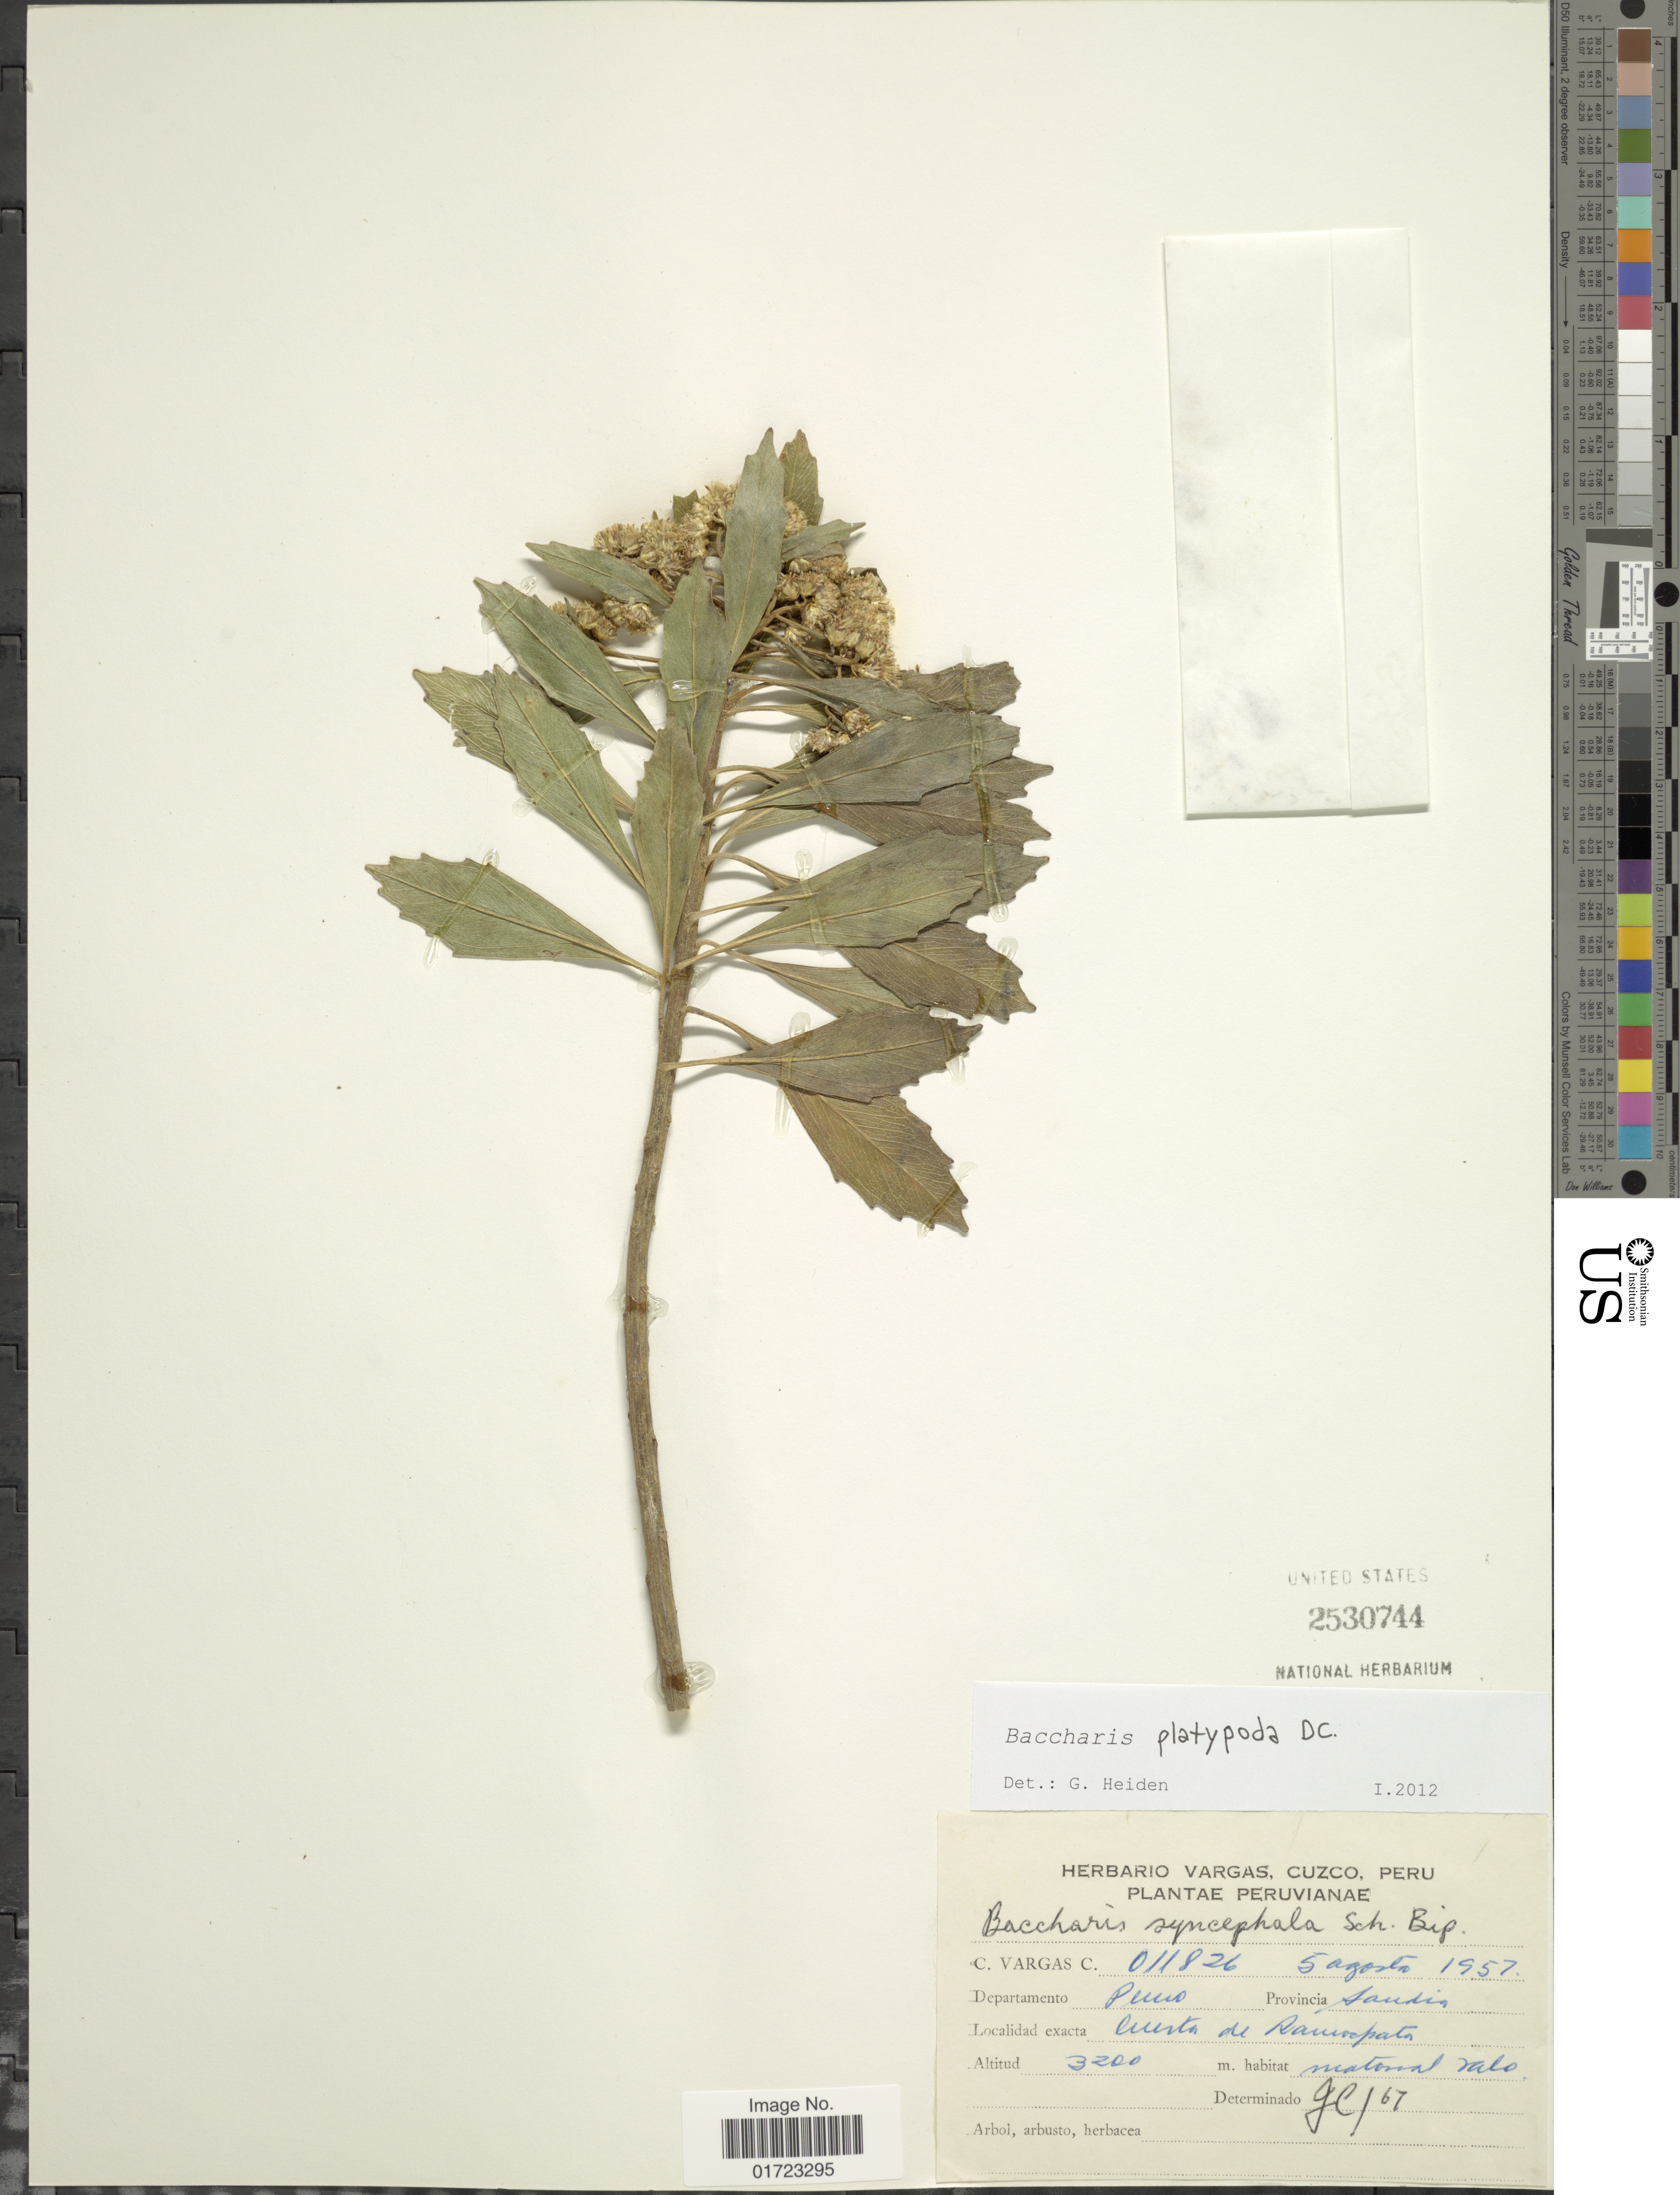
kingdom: Plantae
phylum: Tracheophyta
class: Magnoliopsida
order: Asterales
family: Asteraceae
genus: Baccharis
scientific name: Baccharis platypoda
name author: DC.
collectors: C. Vargas Calderón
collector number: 011826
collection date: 1957-08-05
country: Peru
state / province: Puno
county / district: Sandia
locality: Cueata de Ramospata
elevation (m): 3200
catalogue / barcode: US 2530744